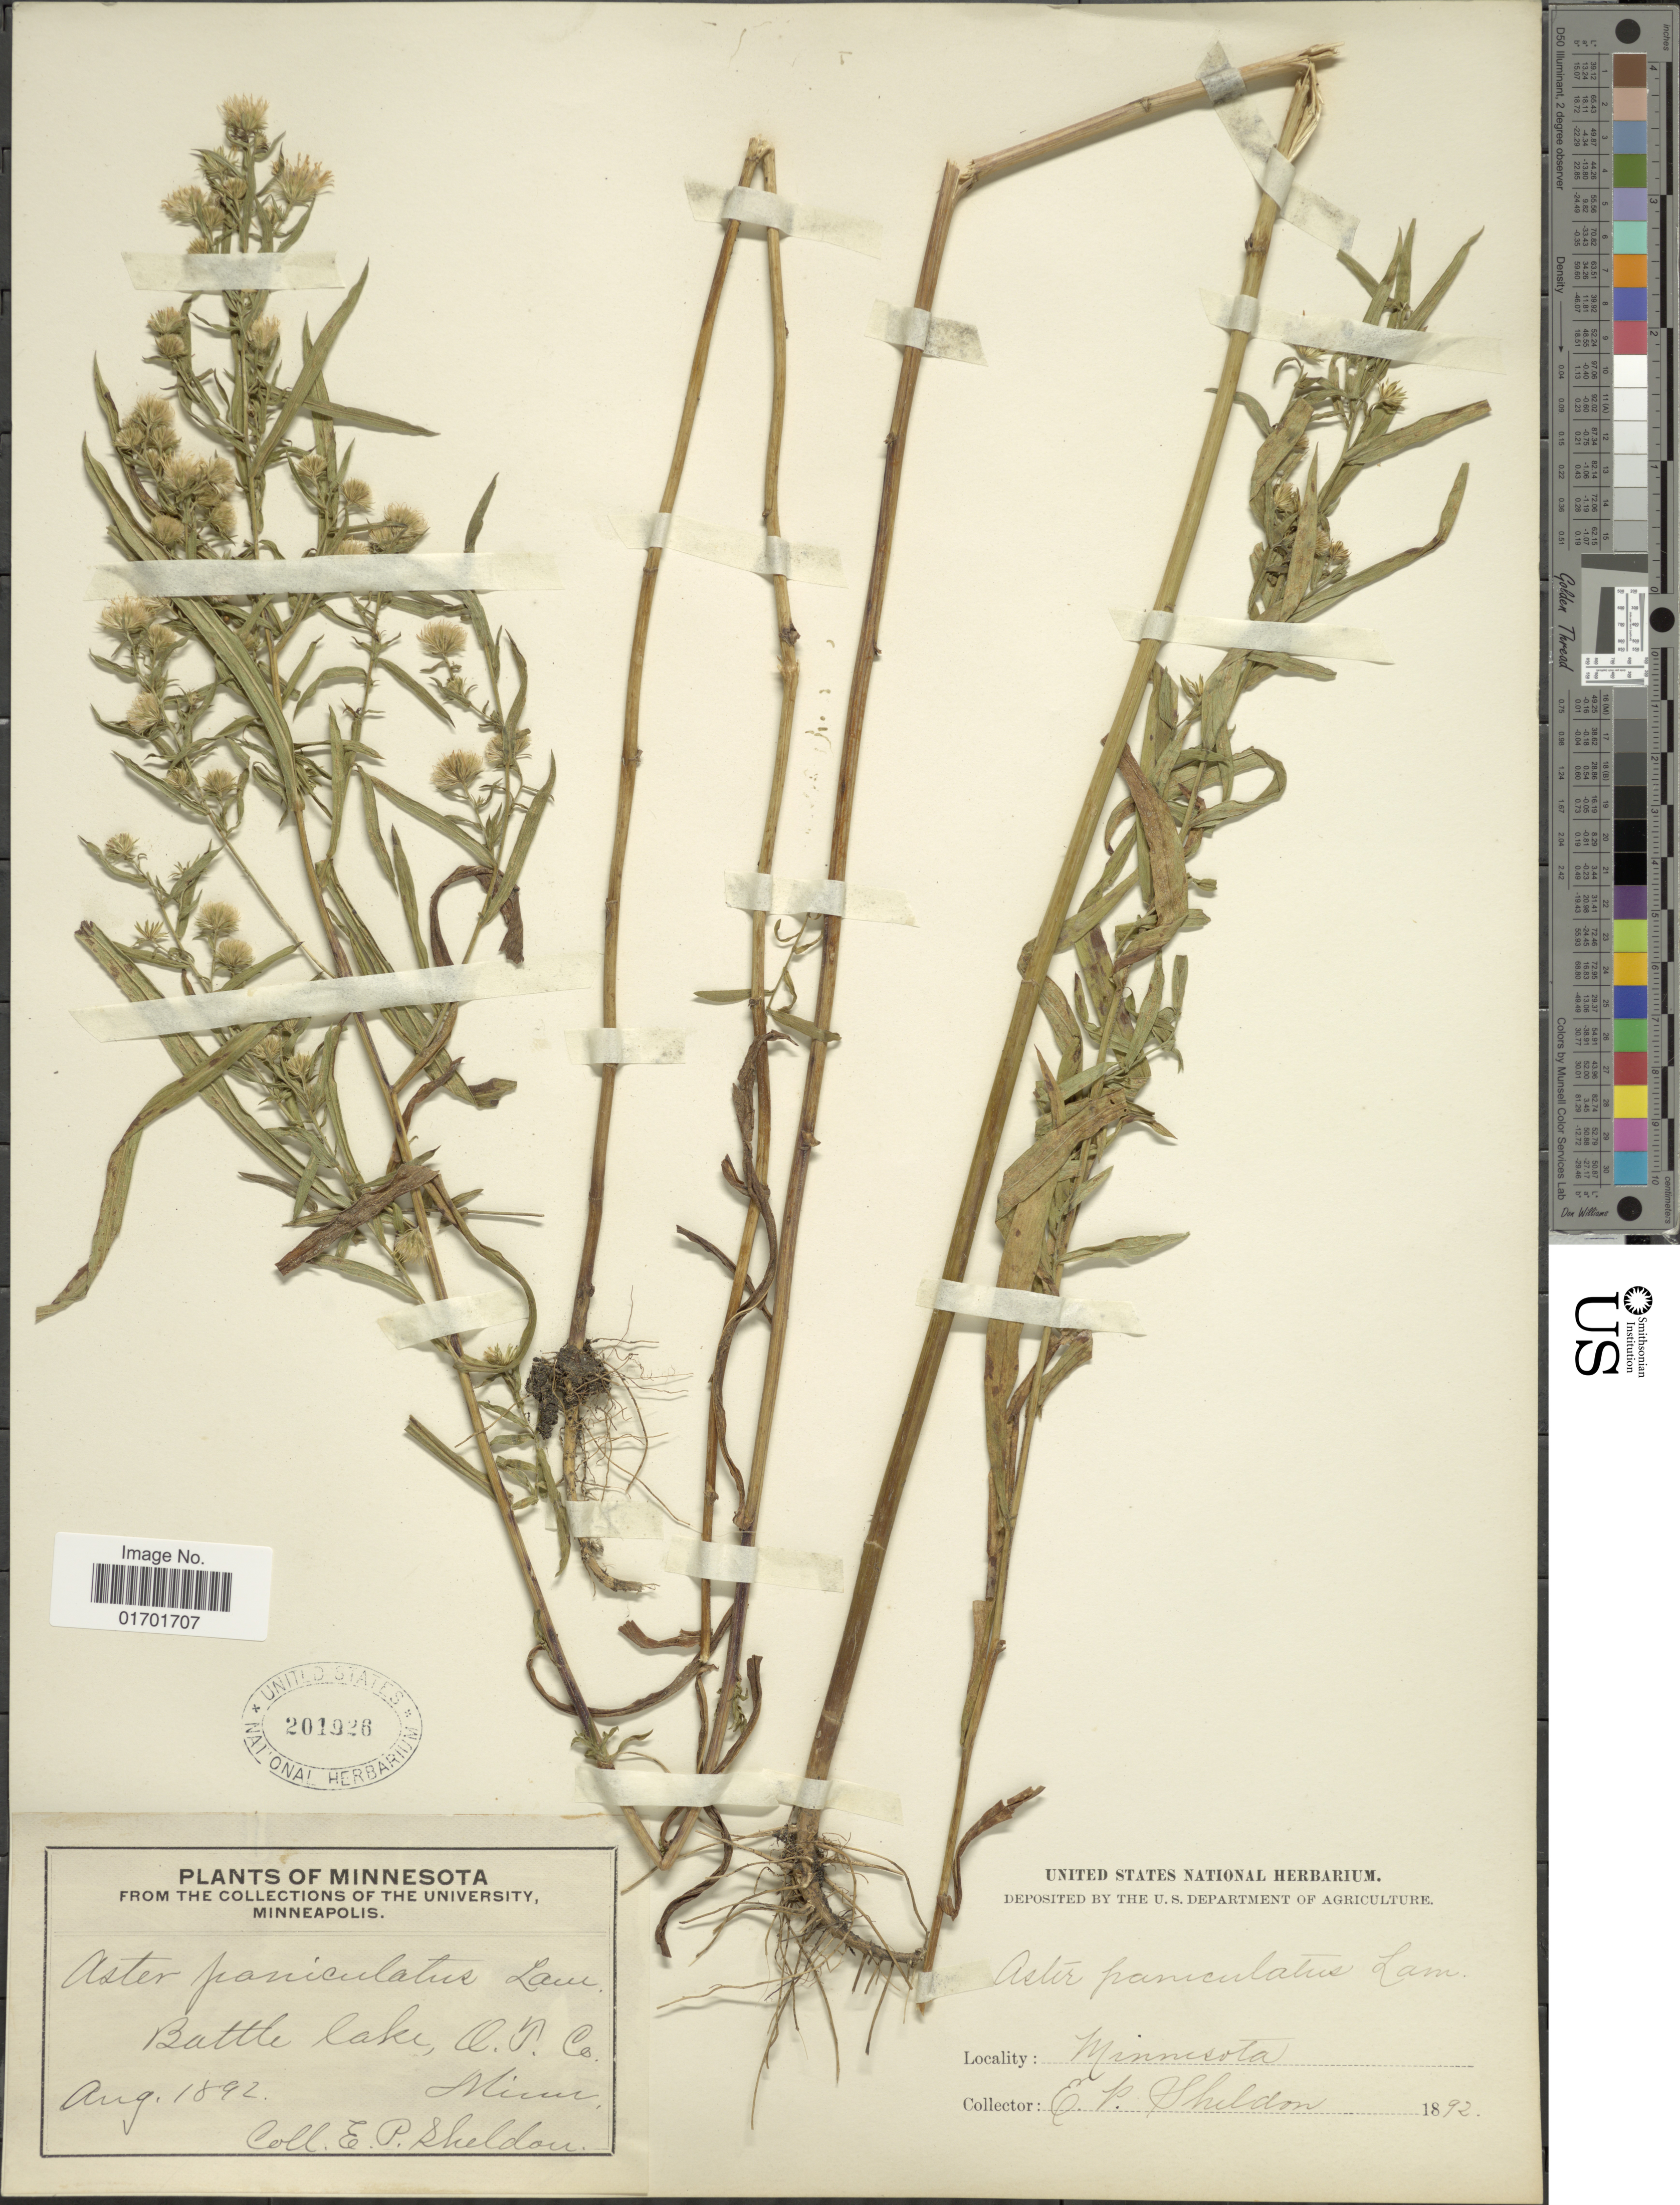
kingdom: Plantae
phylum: Tracheophyta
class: Magnoliopsida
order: Asterales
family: Asteraceae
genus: Symphyotrichum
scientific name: Symphyotrichum lanceolatum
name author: (Willd.) G.L. Nesom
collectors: E. P. Sheldon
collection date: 1892-08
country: United States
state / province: Minnesota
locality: Battle lake, A.P. Co.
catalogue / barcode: US 201926